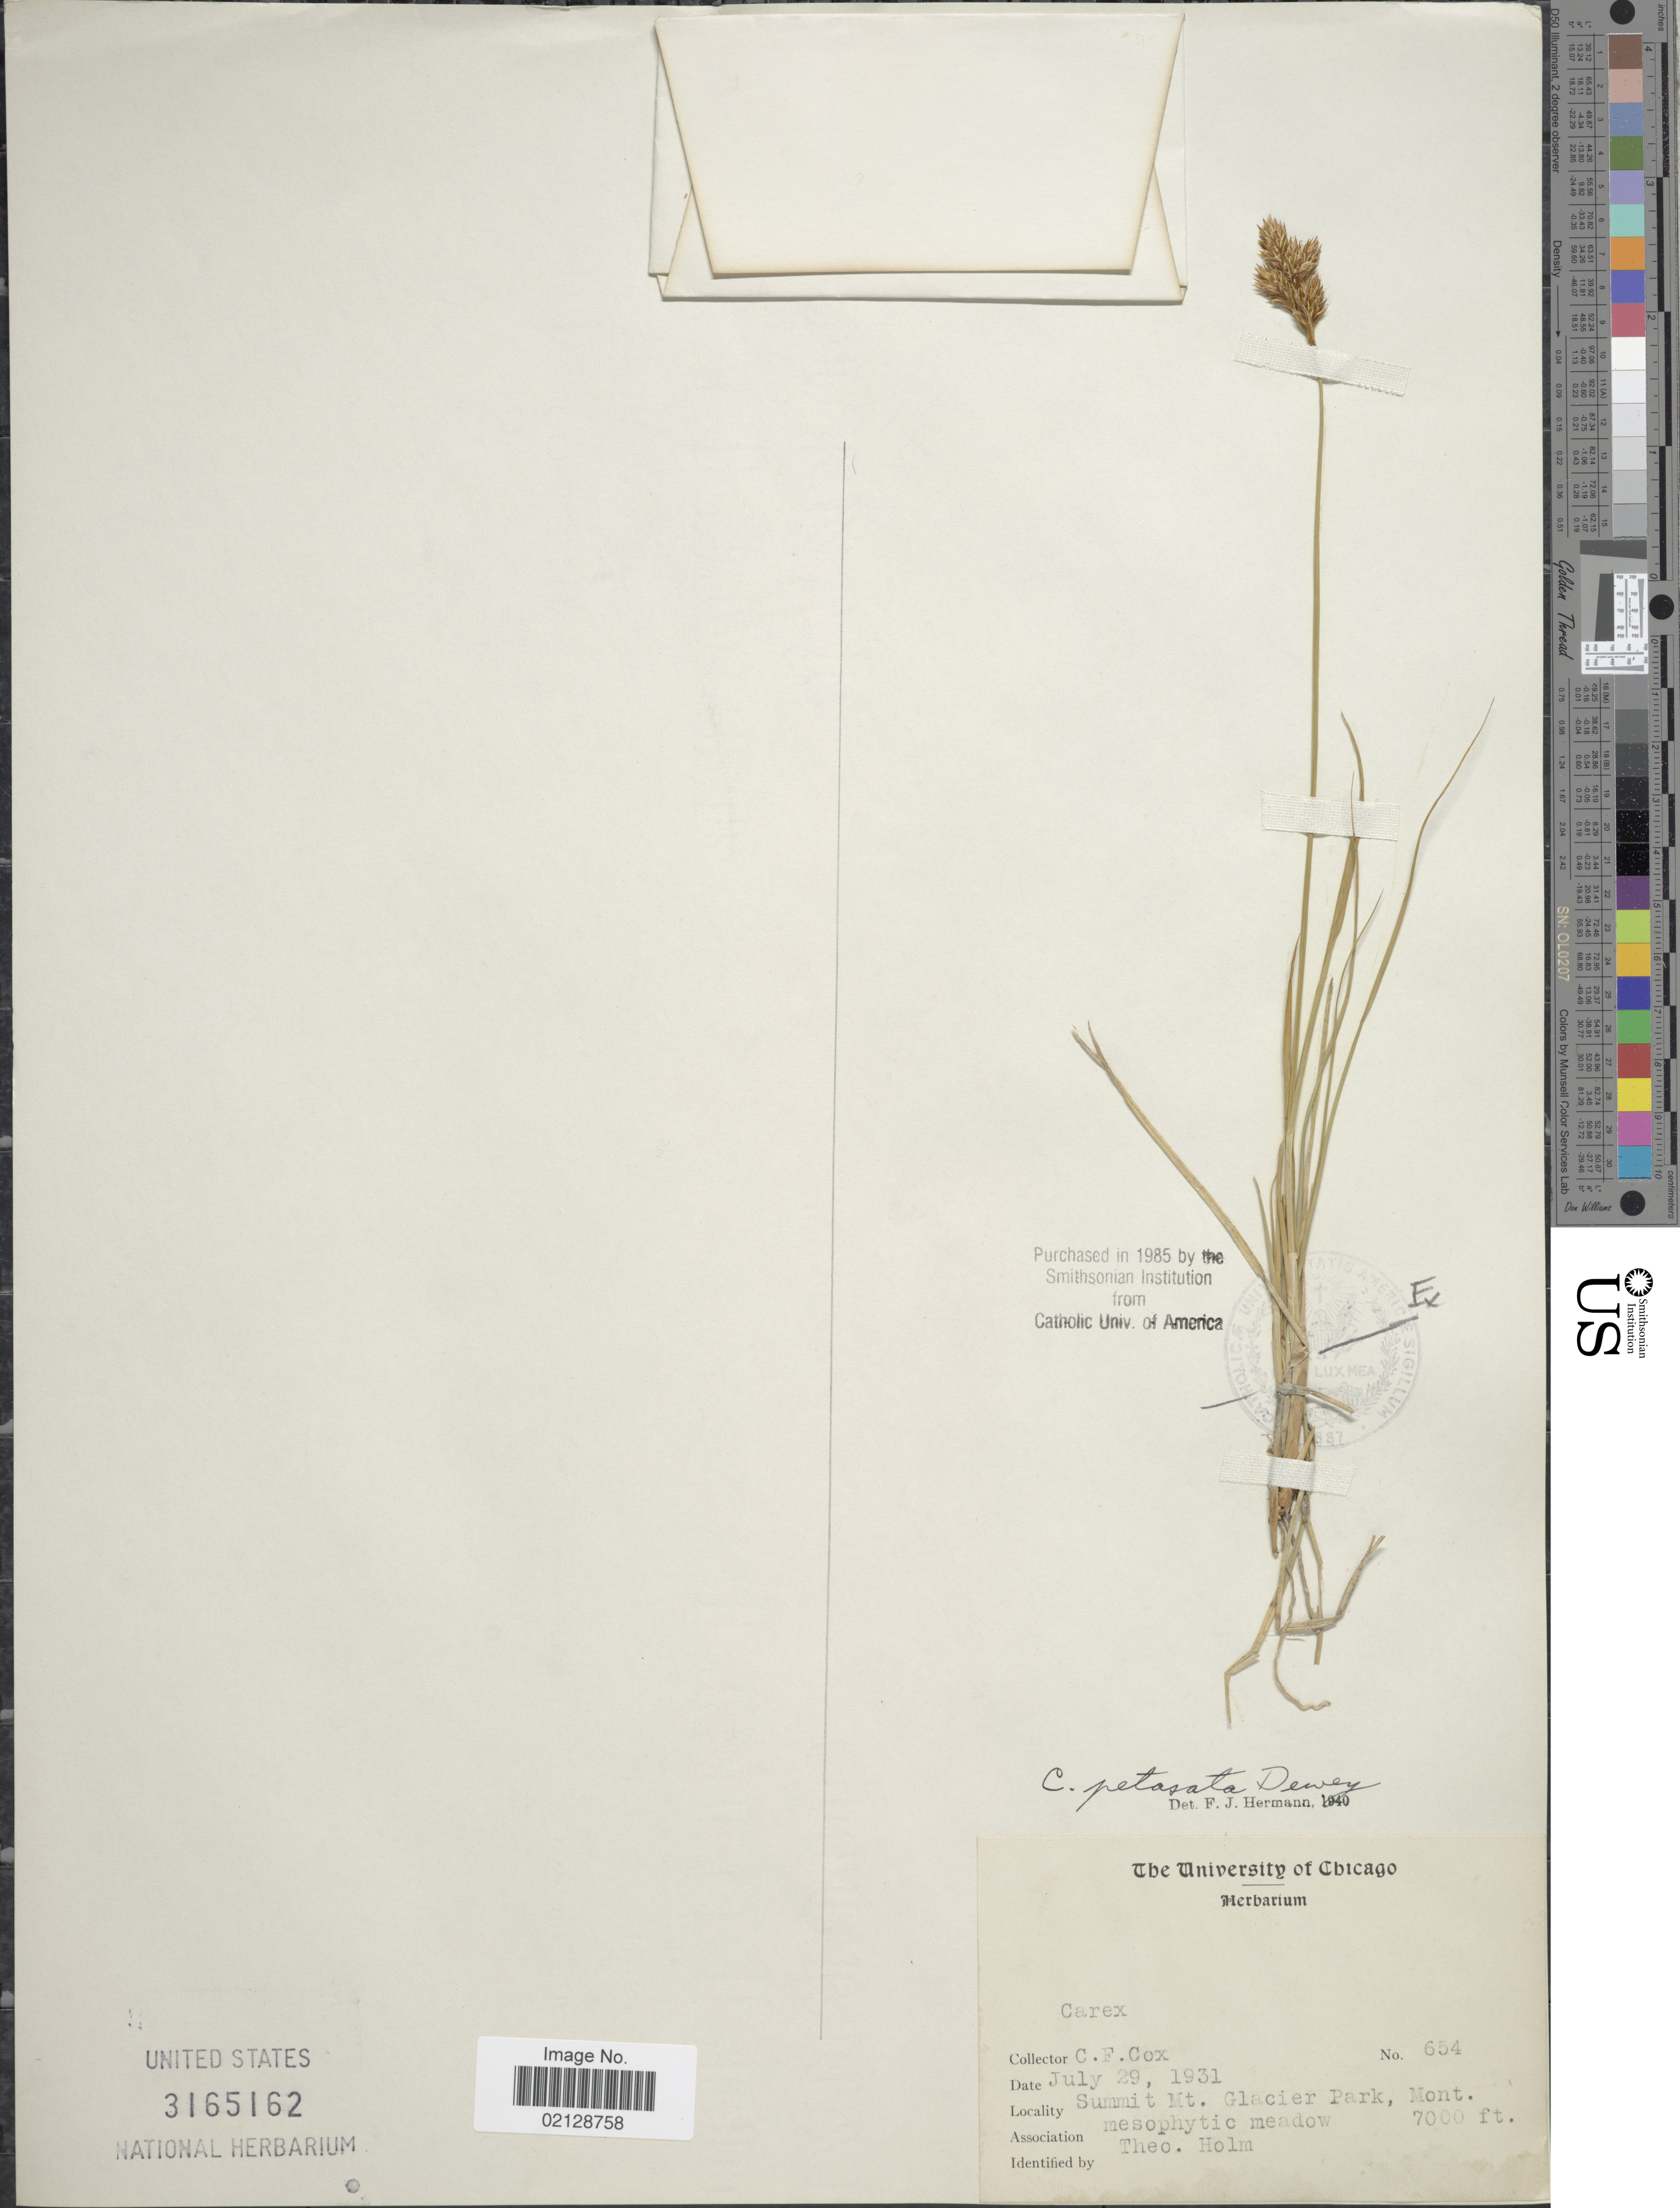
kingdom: Plantae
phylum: Tracheophyta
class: Liliopsida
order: Poales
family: Cyperaceae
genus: Carex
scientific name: Carex petasata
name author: Dewey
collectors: H. T. Holm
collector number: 654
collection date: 1931-07-29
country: United States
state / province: Montana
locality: Summit Mt., Glacier Park,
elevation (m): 2134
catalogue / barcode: US 3165162